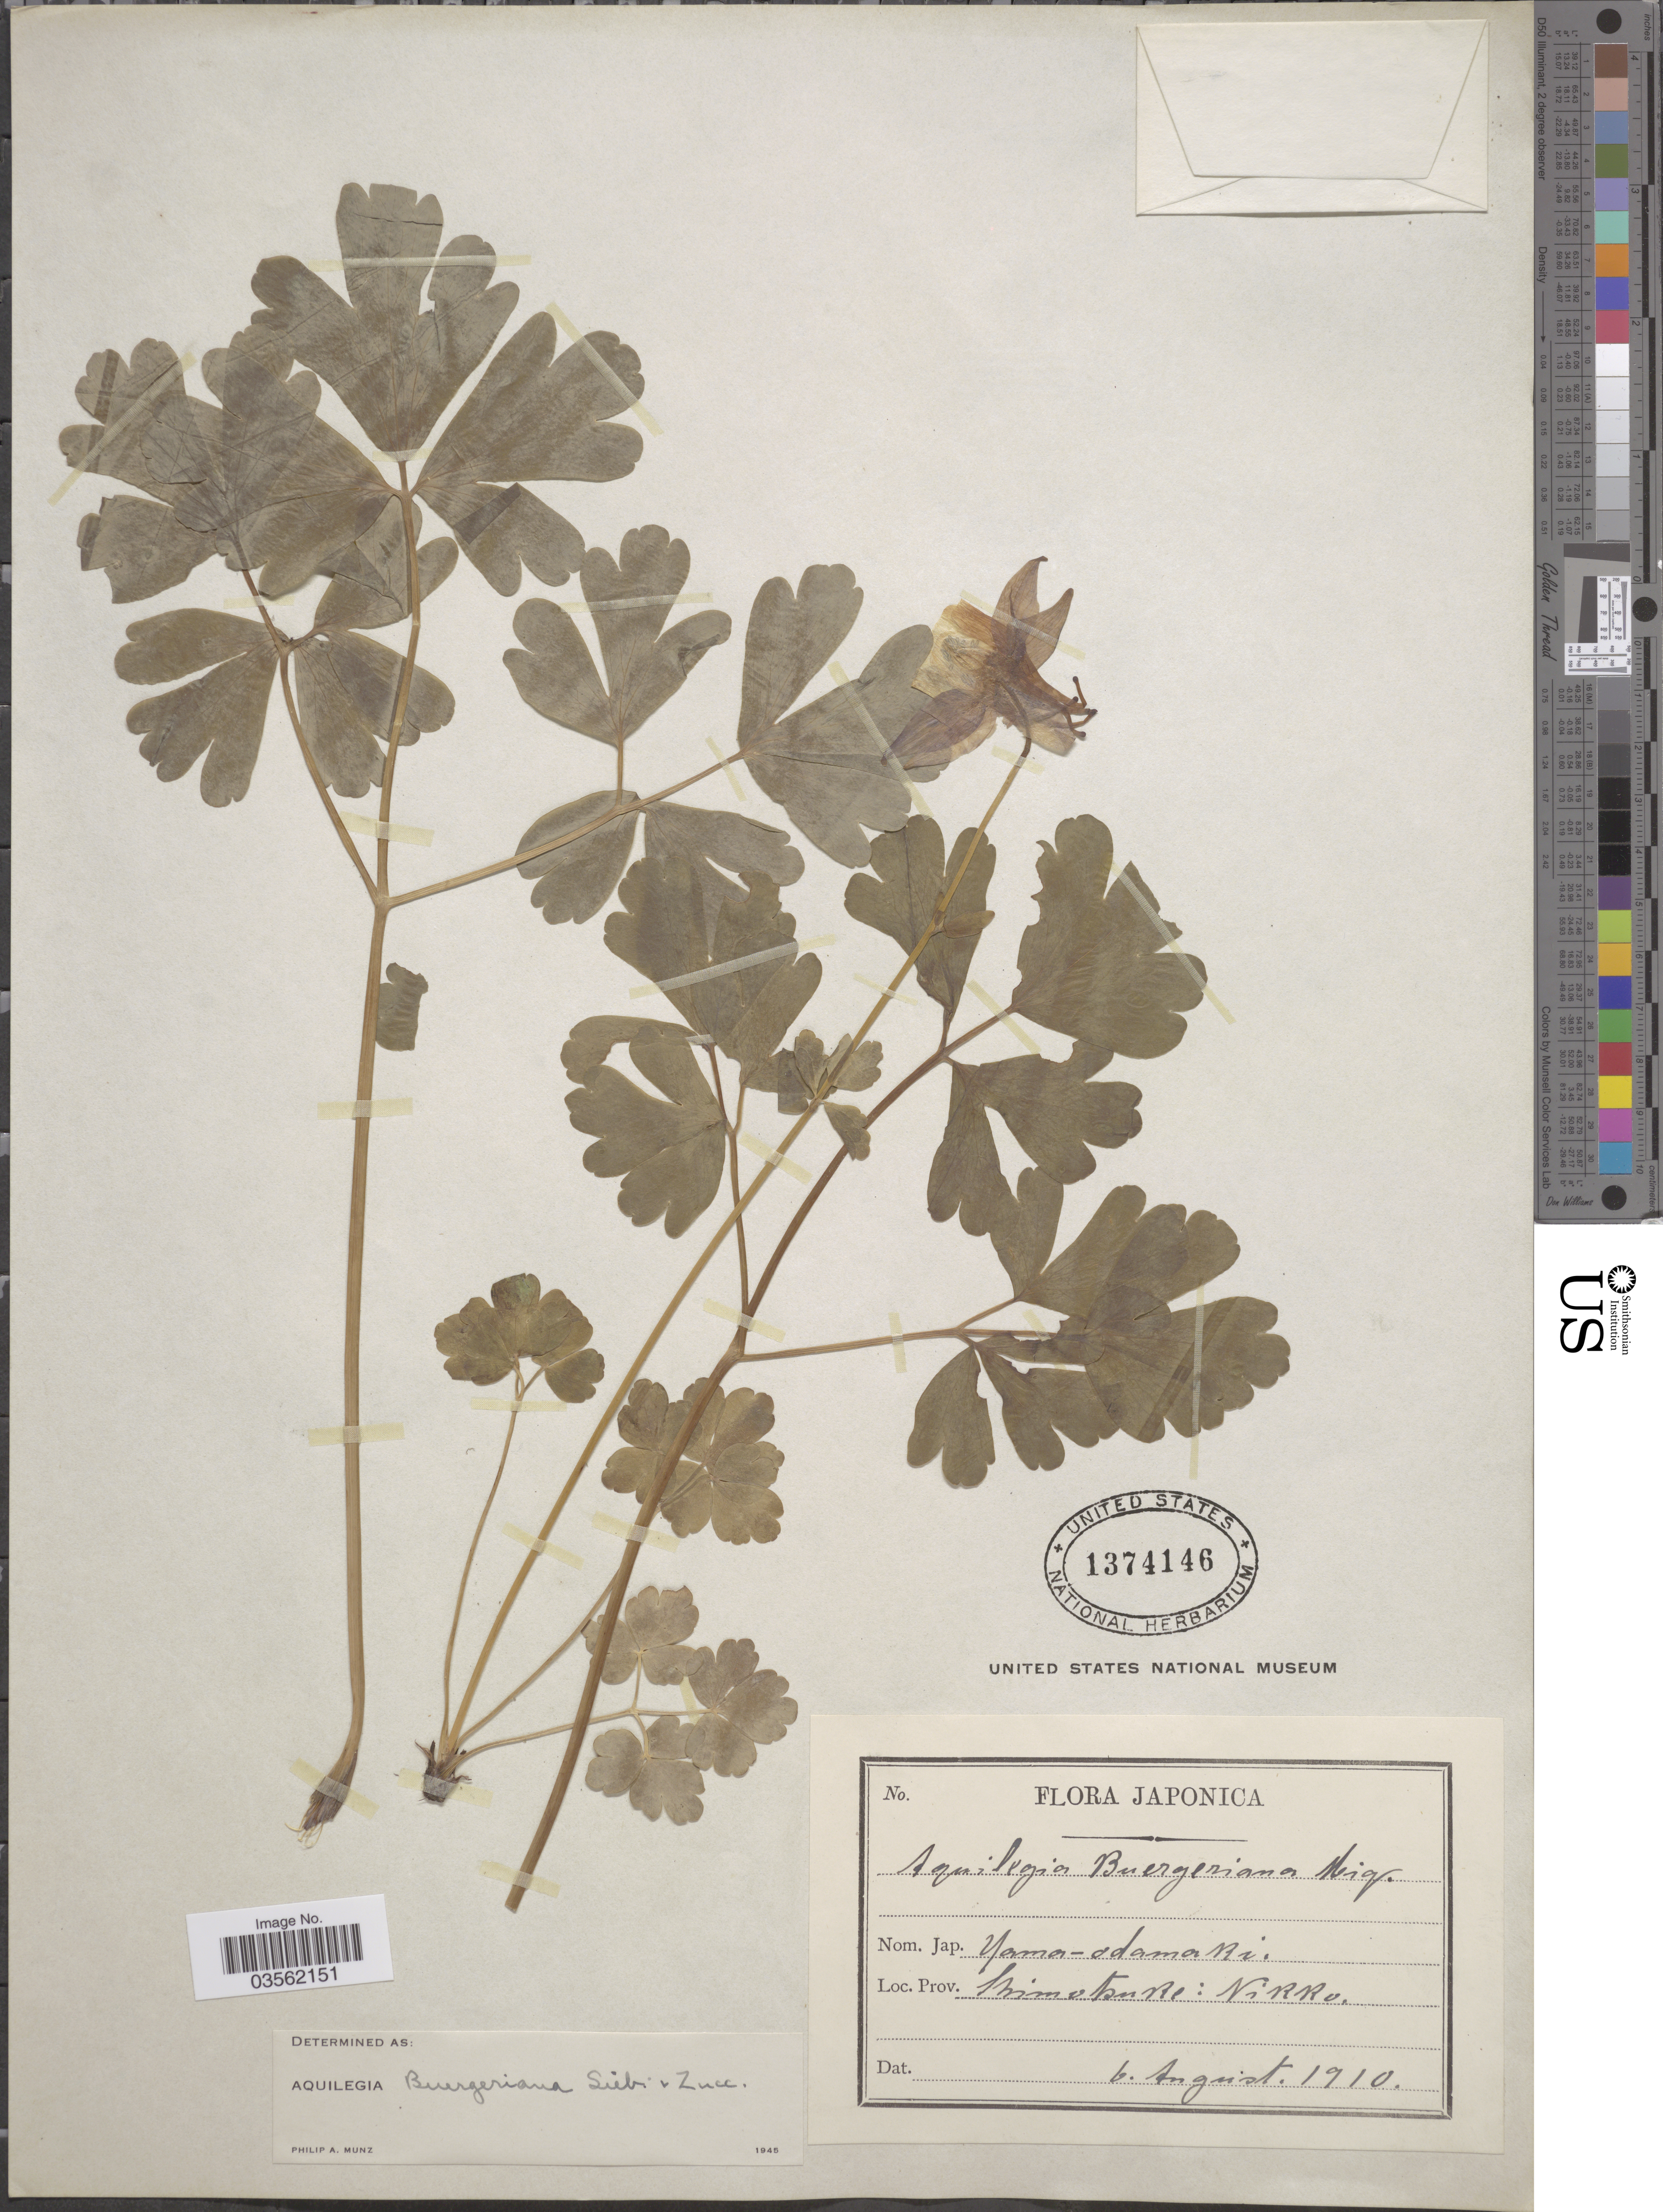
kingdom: Plantae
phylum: Tracheophyta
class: Magnoliopsida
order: Ranunculales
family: Ranunculaceae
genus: Aquilegia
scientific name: Aquilegia buergeriana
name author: Siebold & Zucc.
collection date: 1910-08-06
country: Japan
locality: Shimotsuke: Nikko.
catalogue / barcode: US 1374146